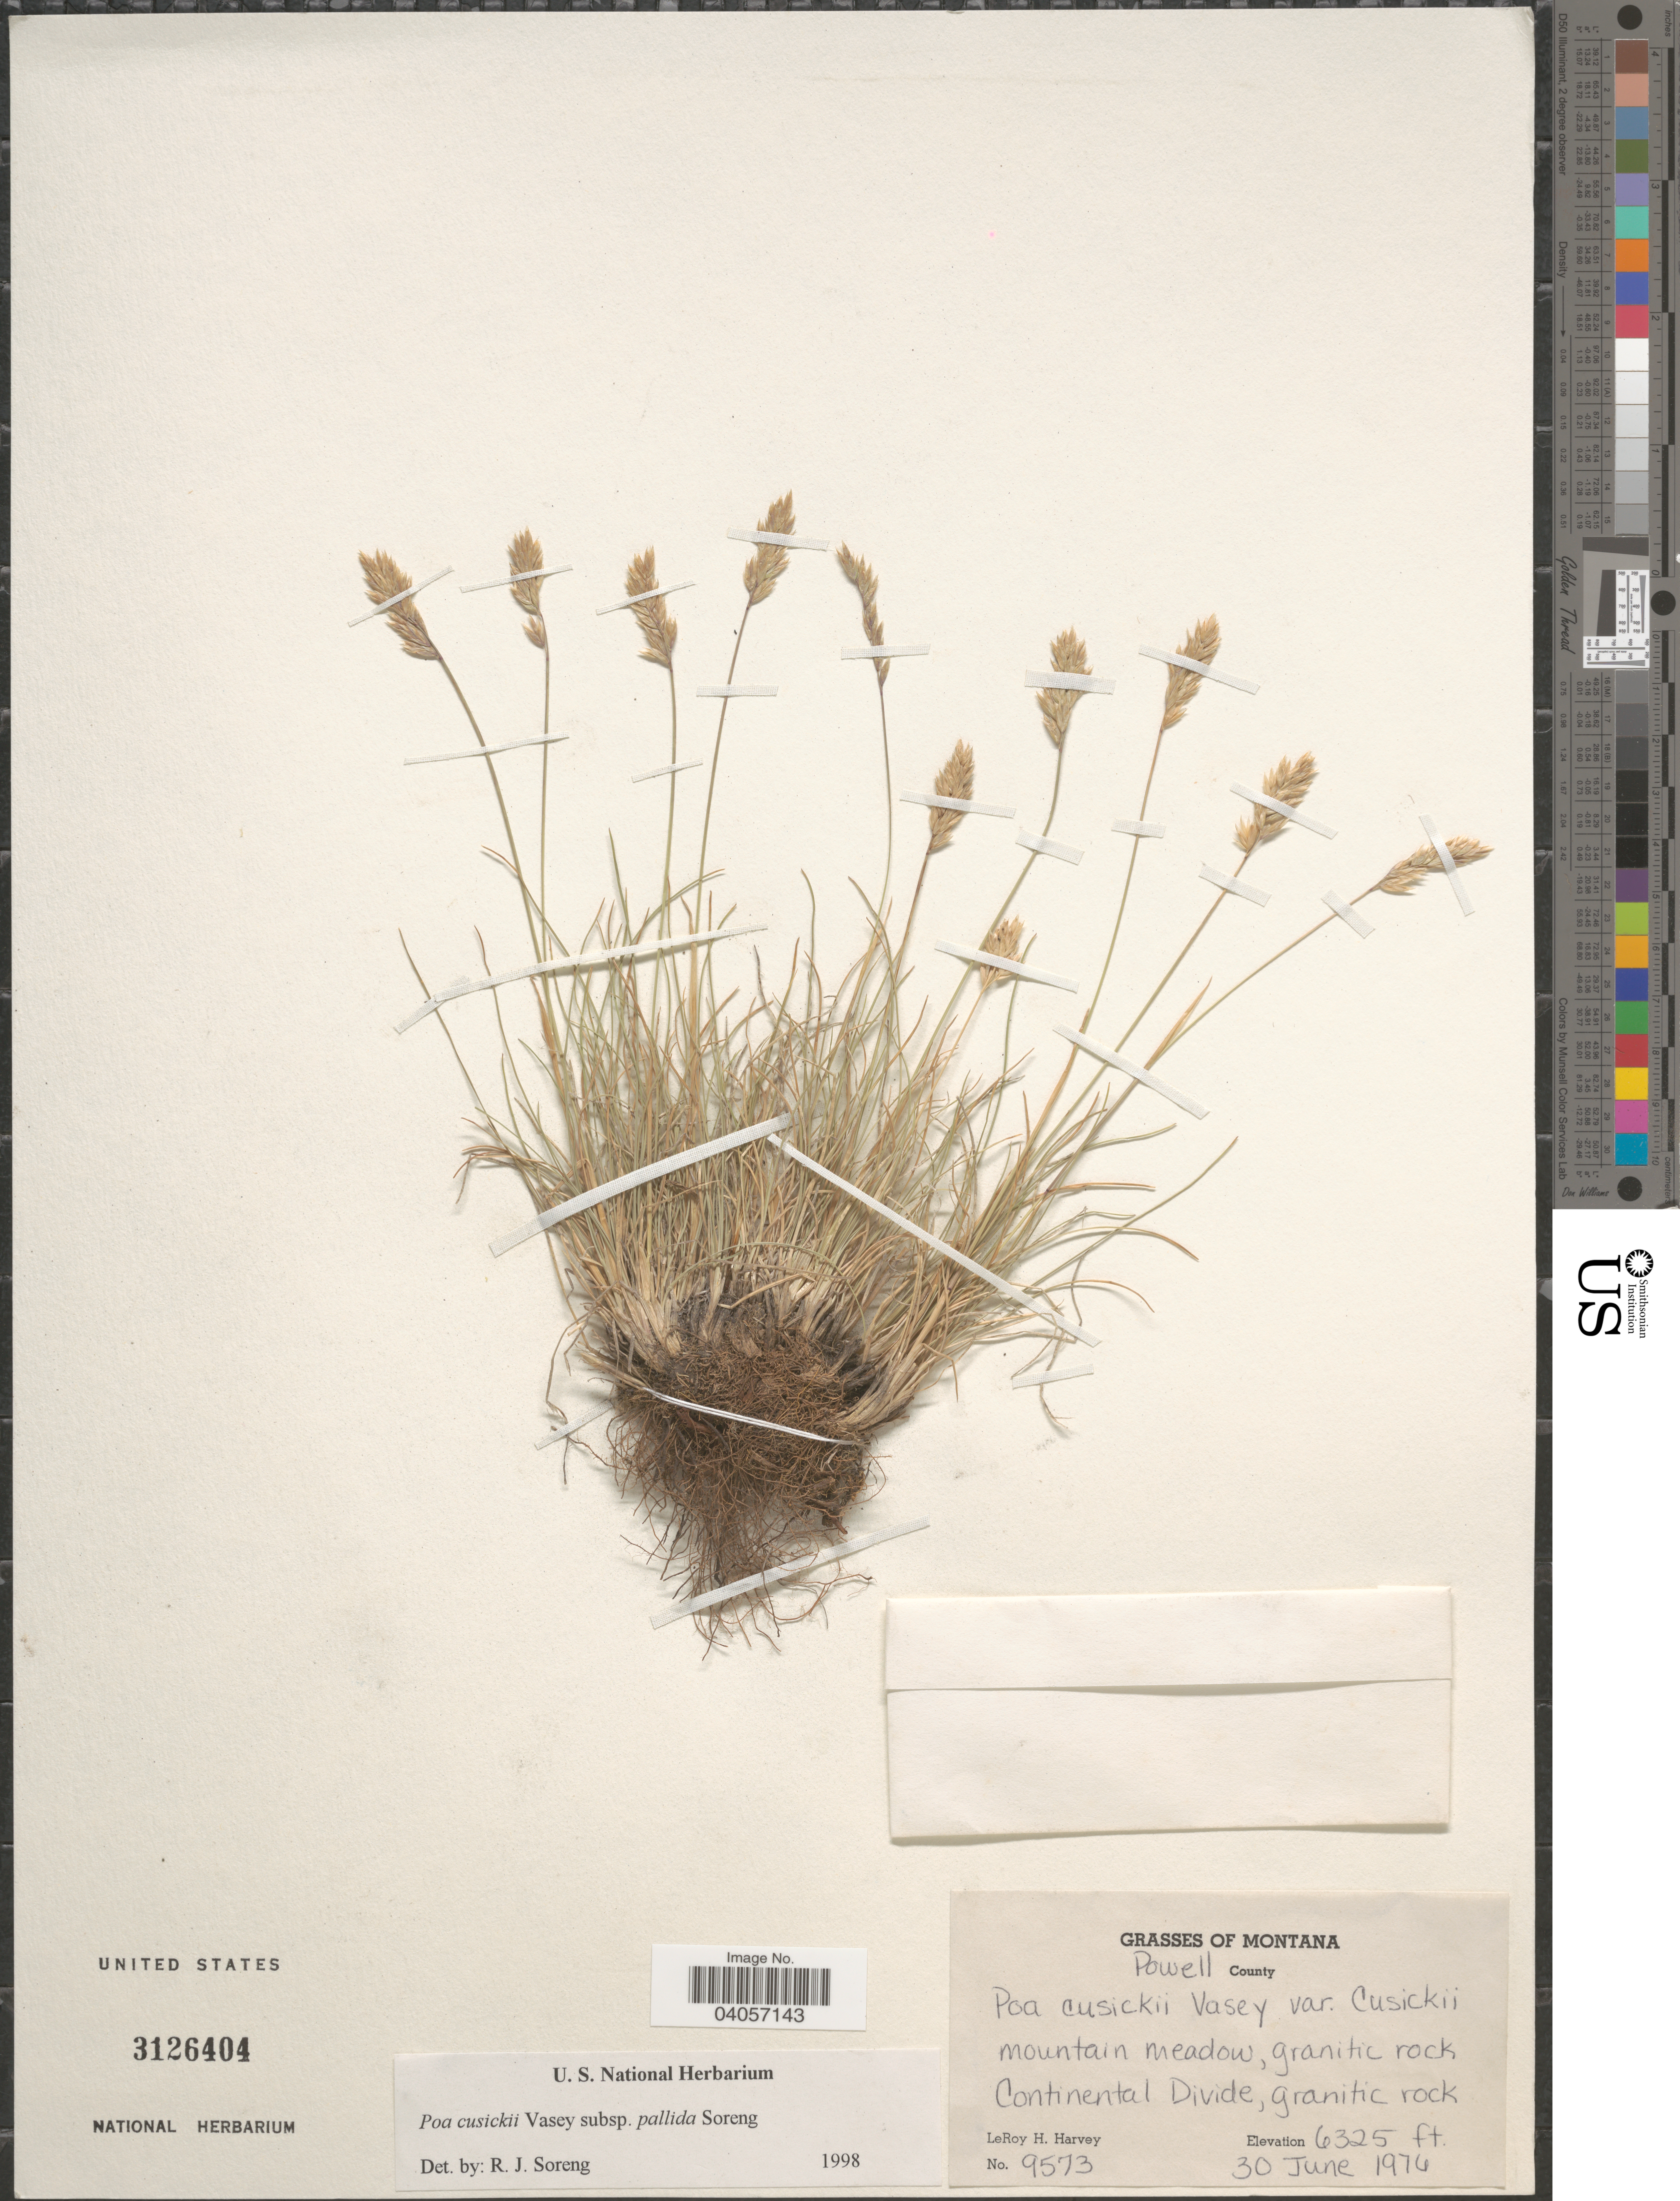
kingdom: Plantae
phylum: Tracheophyta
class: Liliopsida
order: Poales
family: Poaceae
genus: Poa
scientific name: Poa cusickii subsp. pallida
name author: Soreng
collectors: L. H. Harvey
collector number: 9573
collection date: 1974-06-30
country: United States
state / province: Montana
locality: Powell County. Mountain meadow, granitic rock. Continental Divide, granitic rock.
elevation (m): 1928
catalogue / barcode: US 3126404